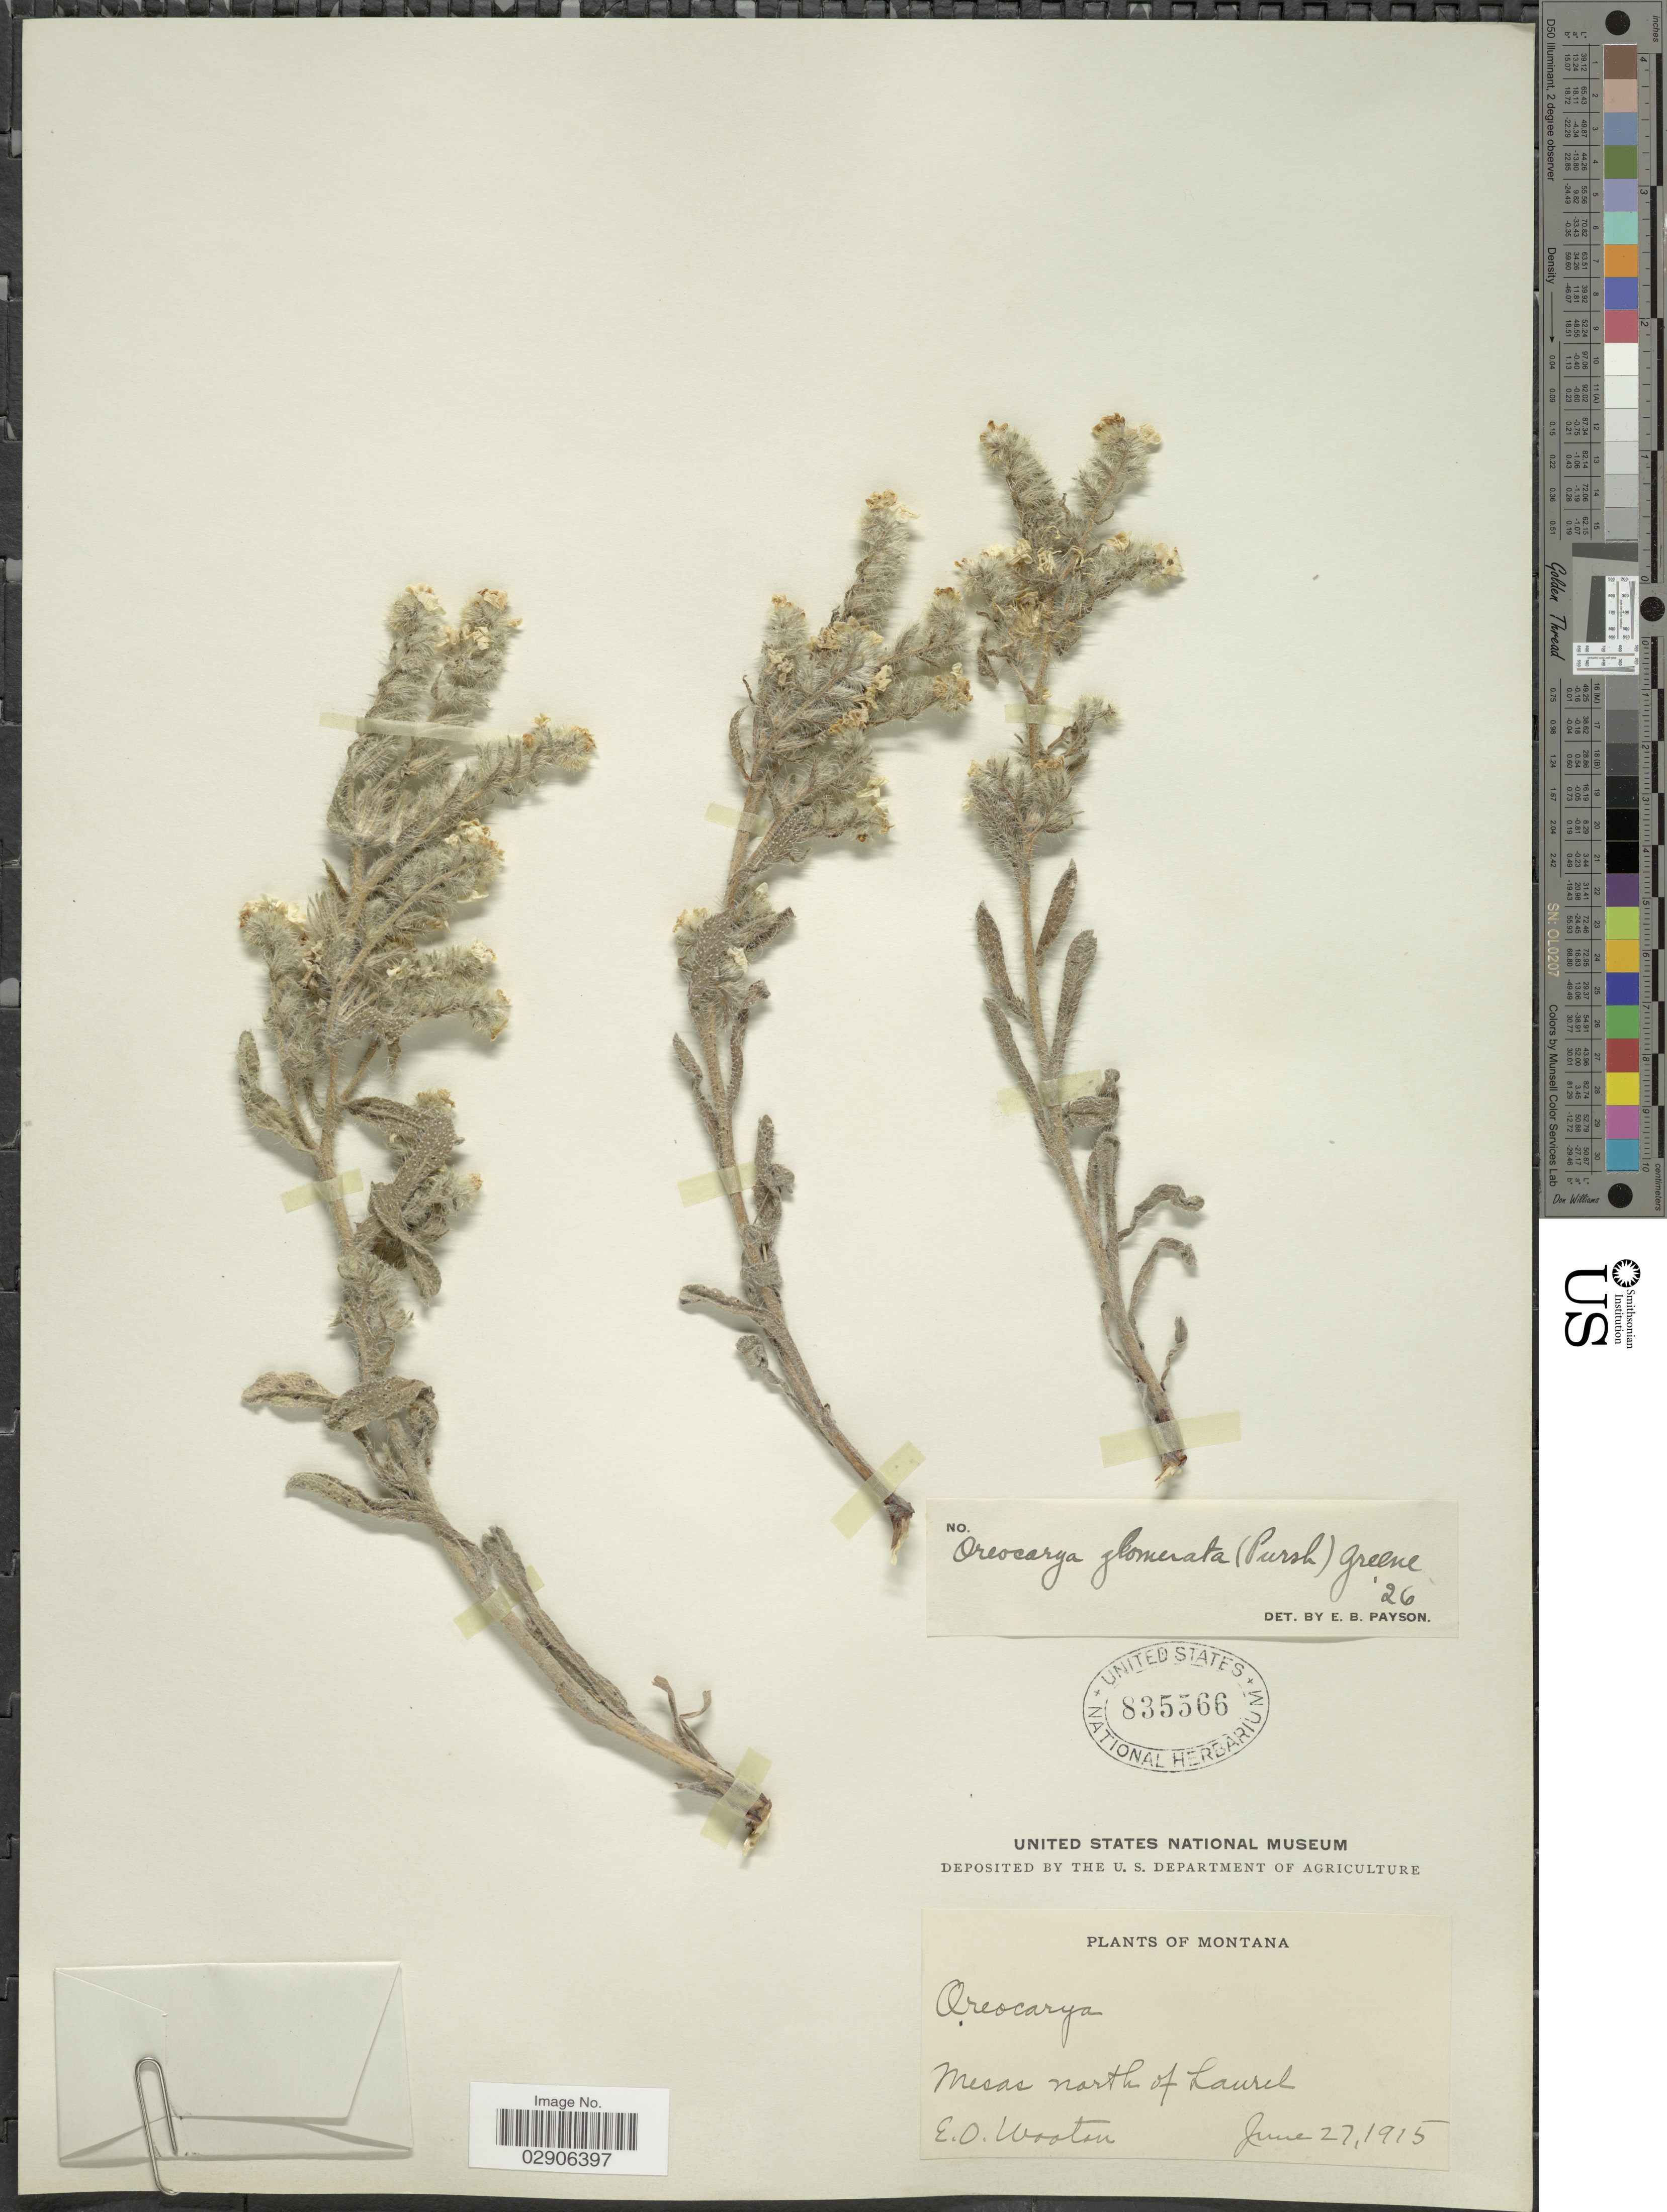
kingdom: Plantae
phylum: Tracheophyta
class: Magnoliopsida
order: Boraginales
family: Boraginaceae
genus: Cryptantha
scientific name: Cryptantha glomerata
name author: (G. Don) Lehm.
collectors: E. O. Wooton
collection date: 1915-06-27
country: United States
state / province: Montana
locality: Mesas north of Laurel.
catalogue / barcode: US 835566